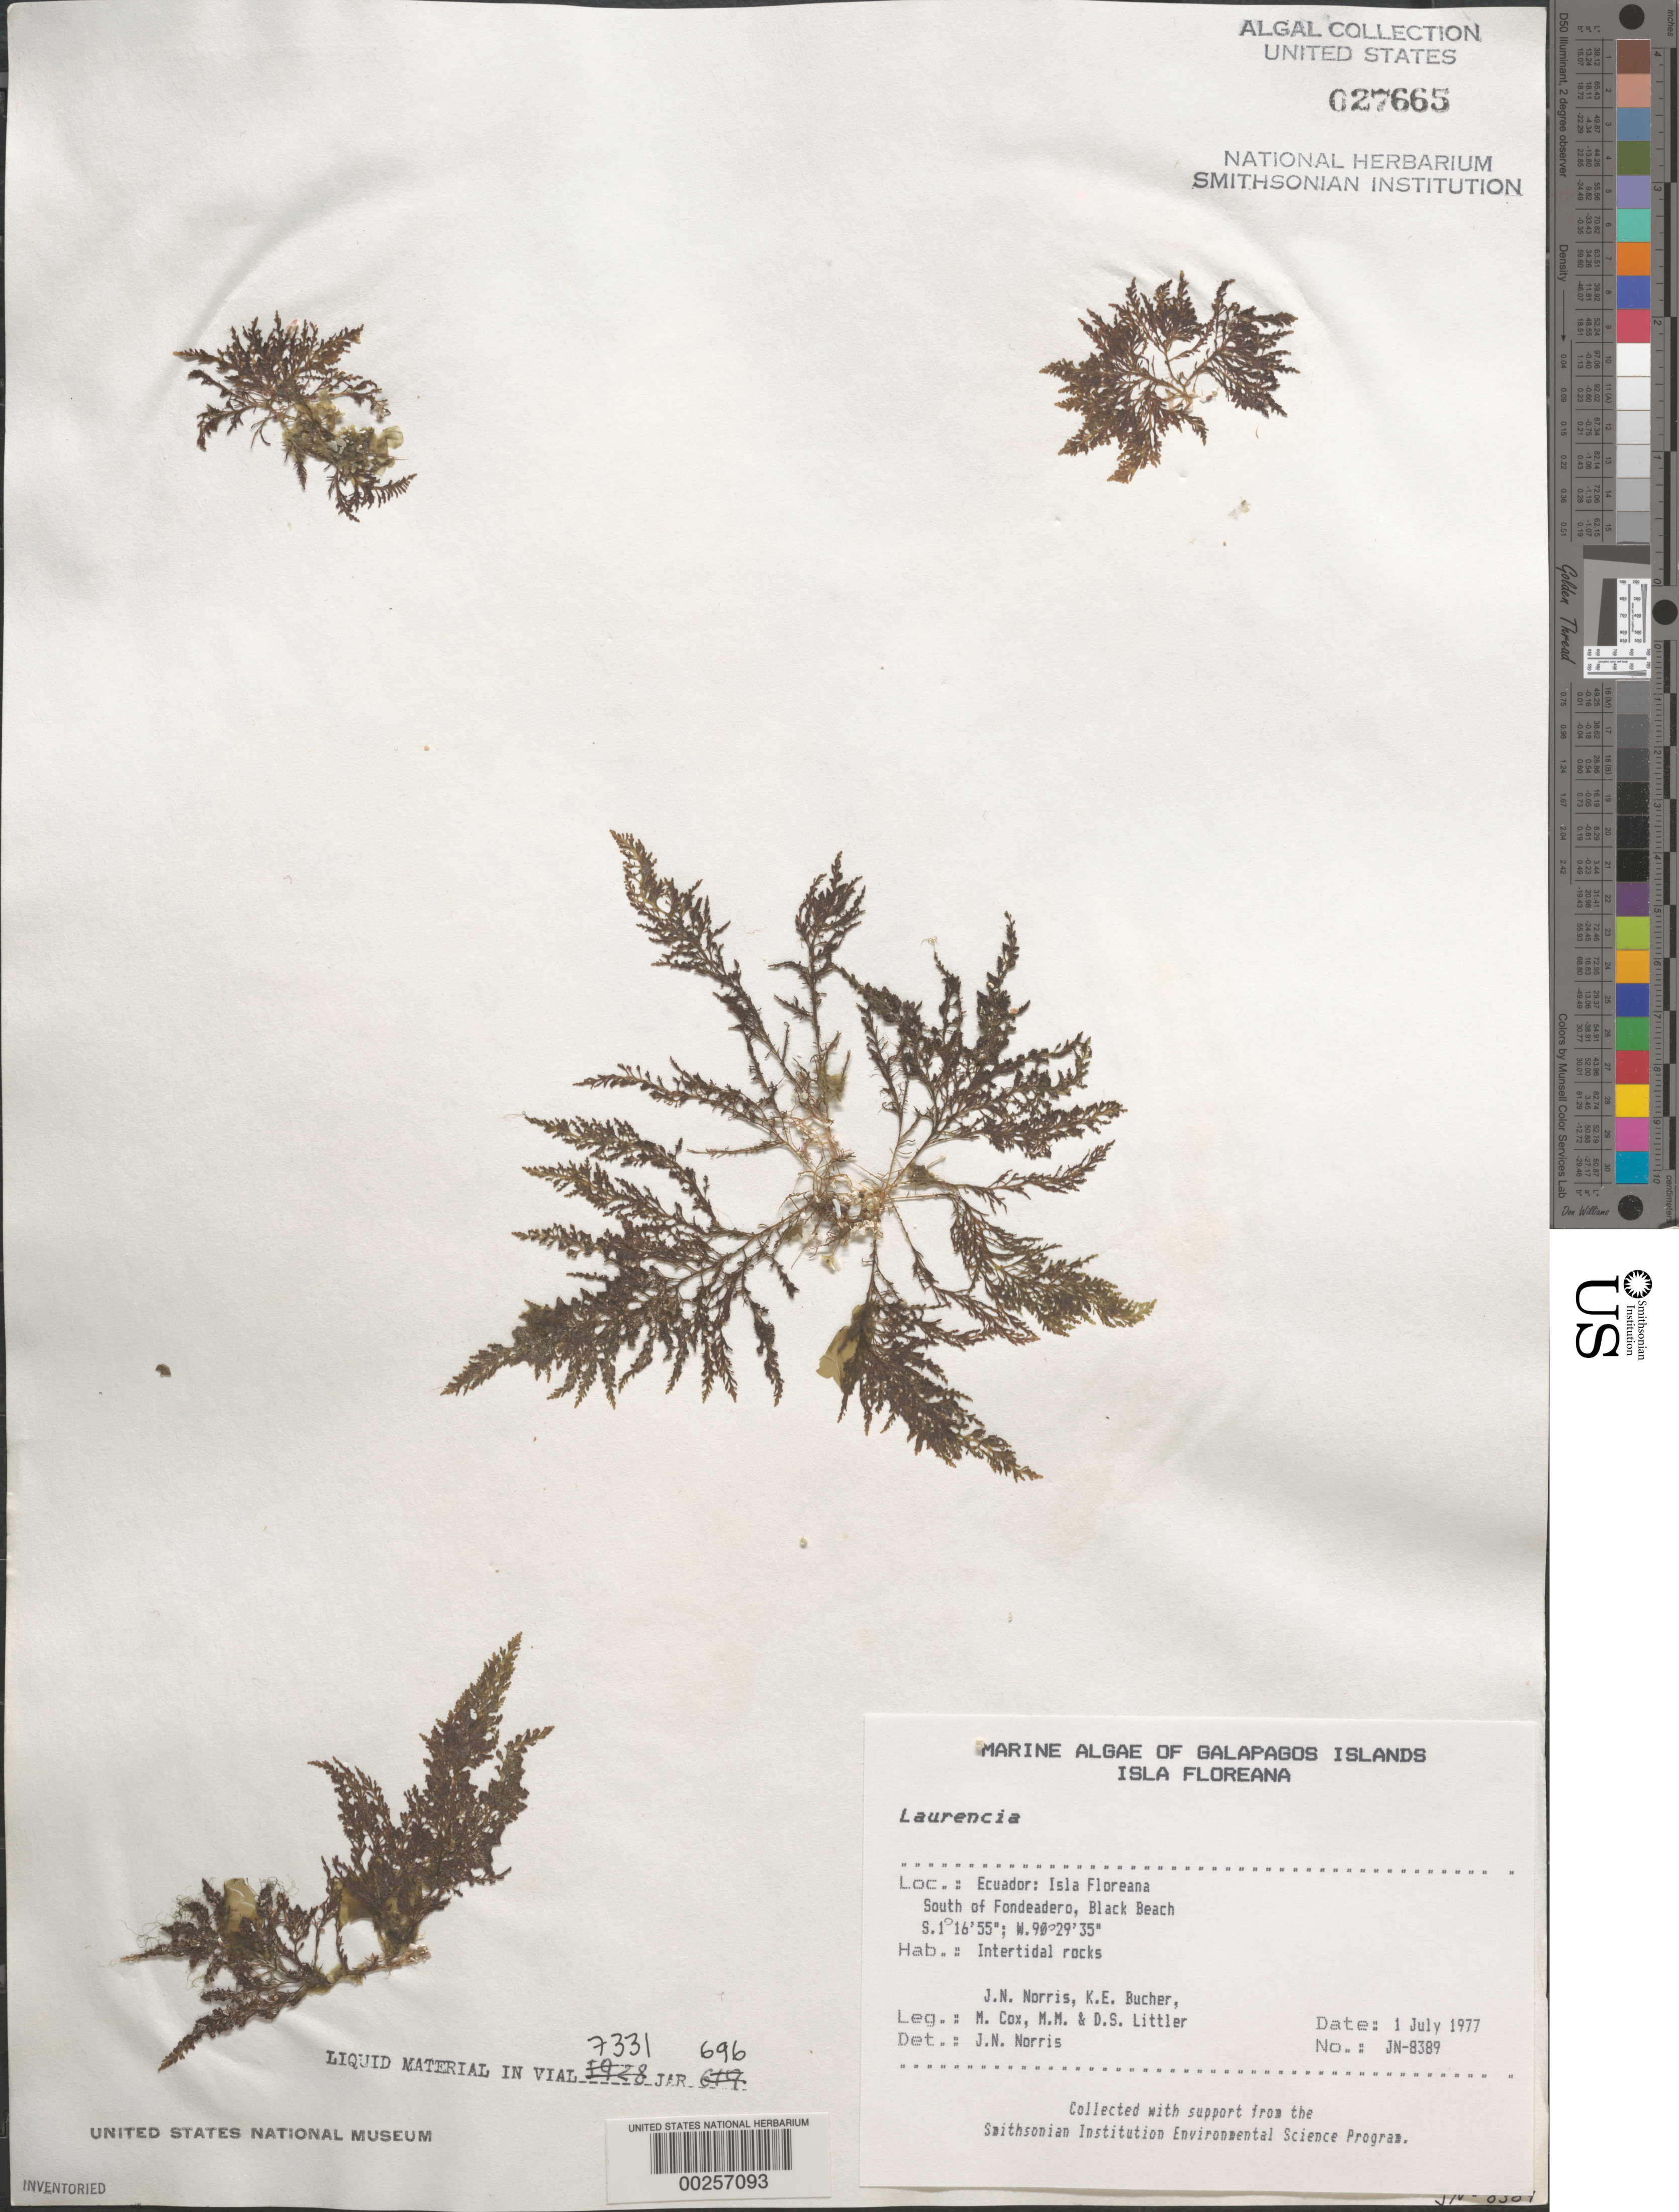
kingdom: Plantae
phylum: Rhodophyta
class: Florideophyceae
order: Ceramiales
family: Rhodomelaceae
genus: Laurencia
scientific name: Laurencia sp.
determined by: Norris, James N.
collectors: J. N. Norris, K. E. Bucher, M. Cox, M. M. Littler & D. S. Littler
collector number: JN-8389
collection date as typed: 01 Jul 1977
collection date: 1977-07-01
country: Ecuador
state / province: Colón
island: Floreana [Charles, Santa Maria]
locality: Black Beach south of Fondeadero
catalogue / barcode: US 27665